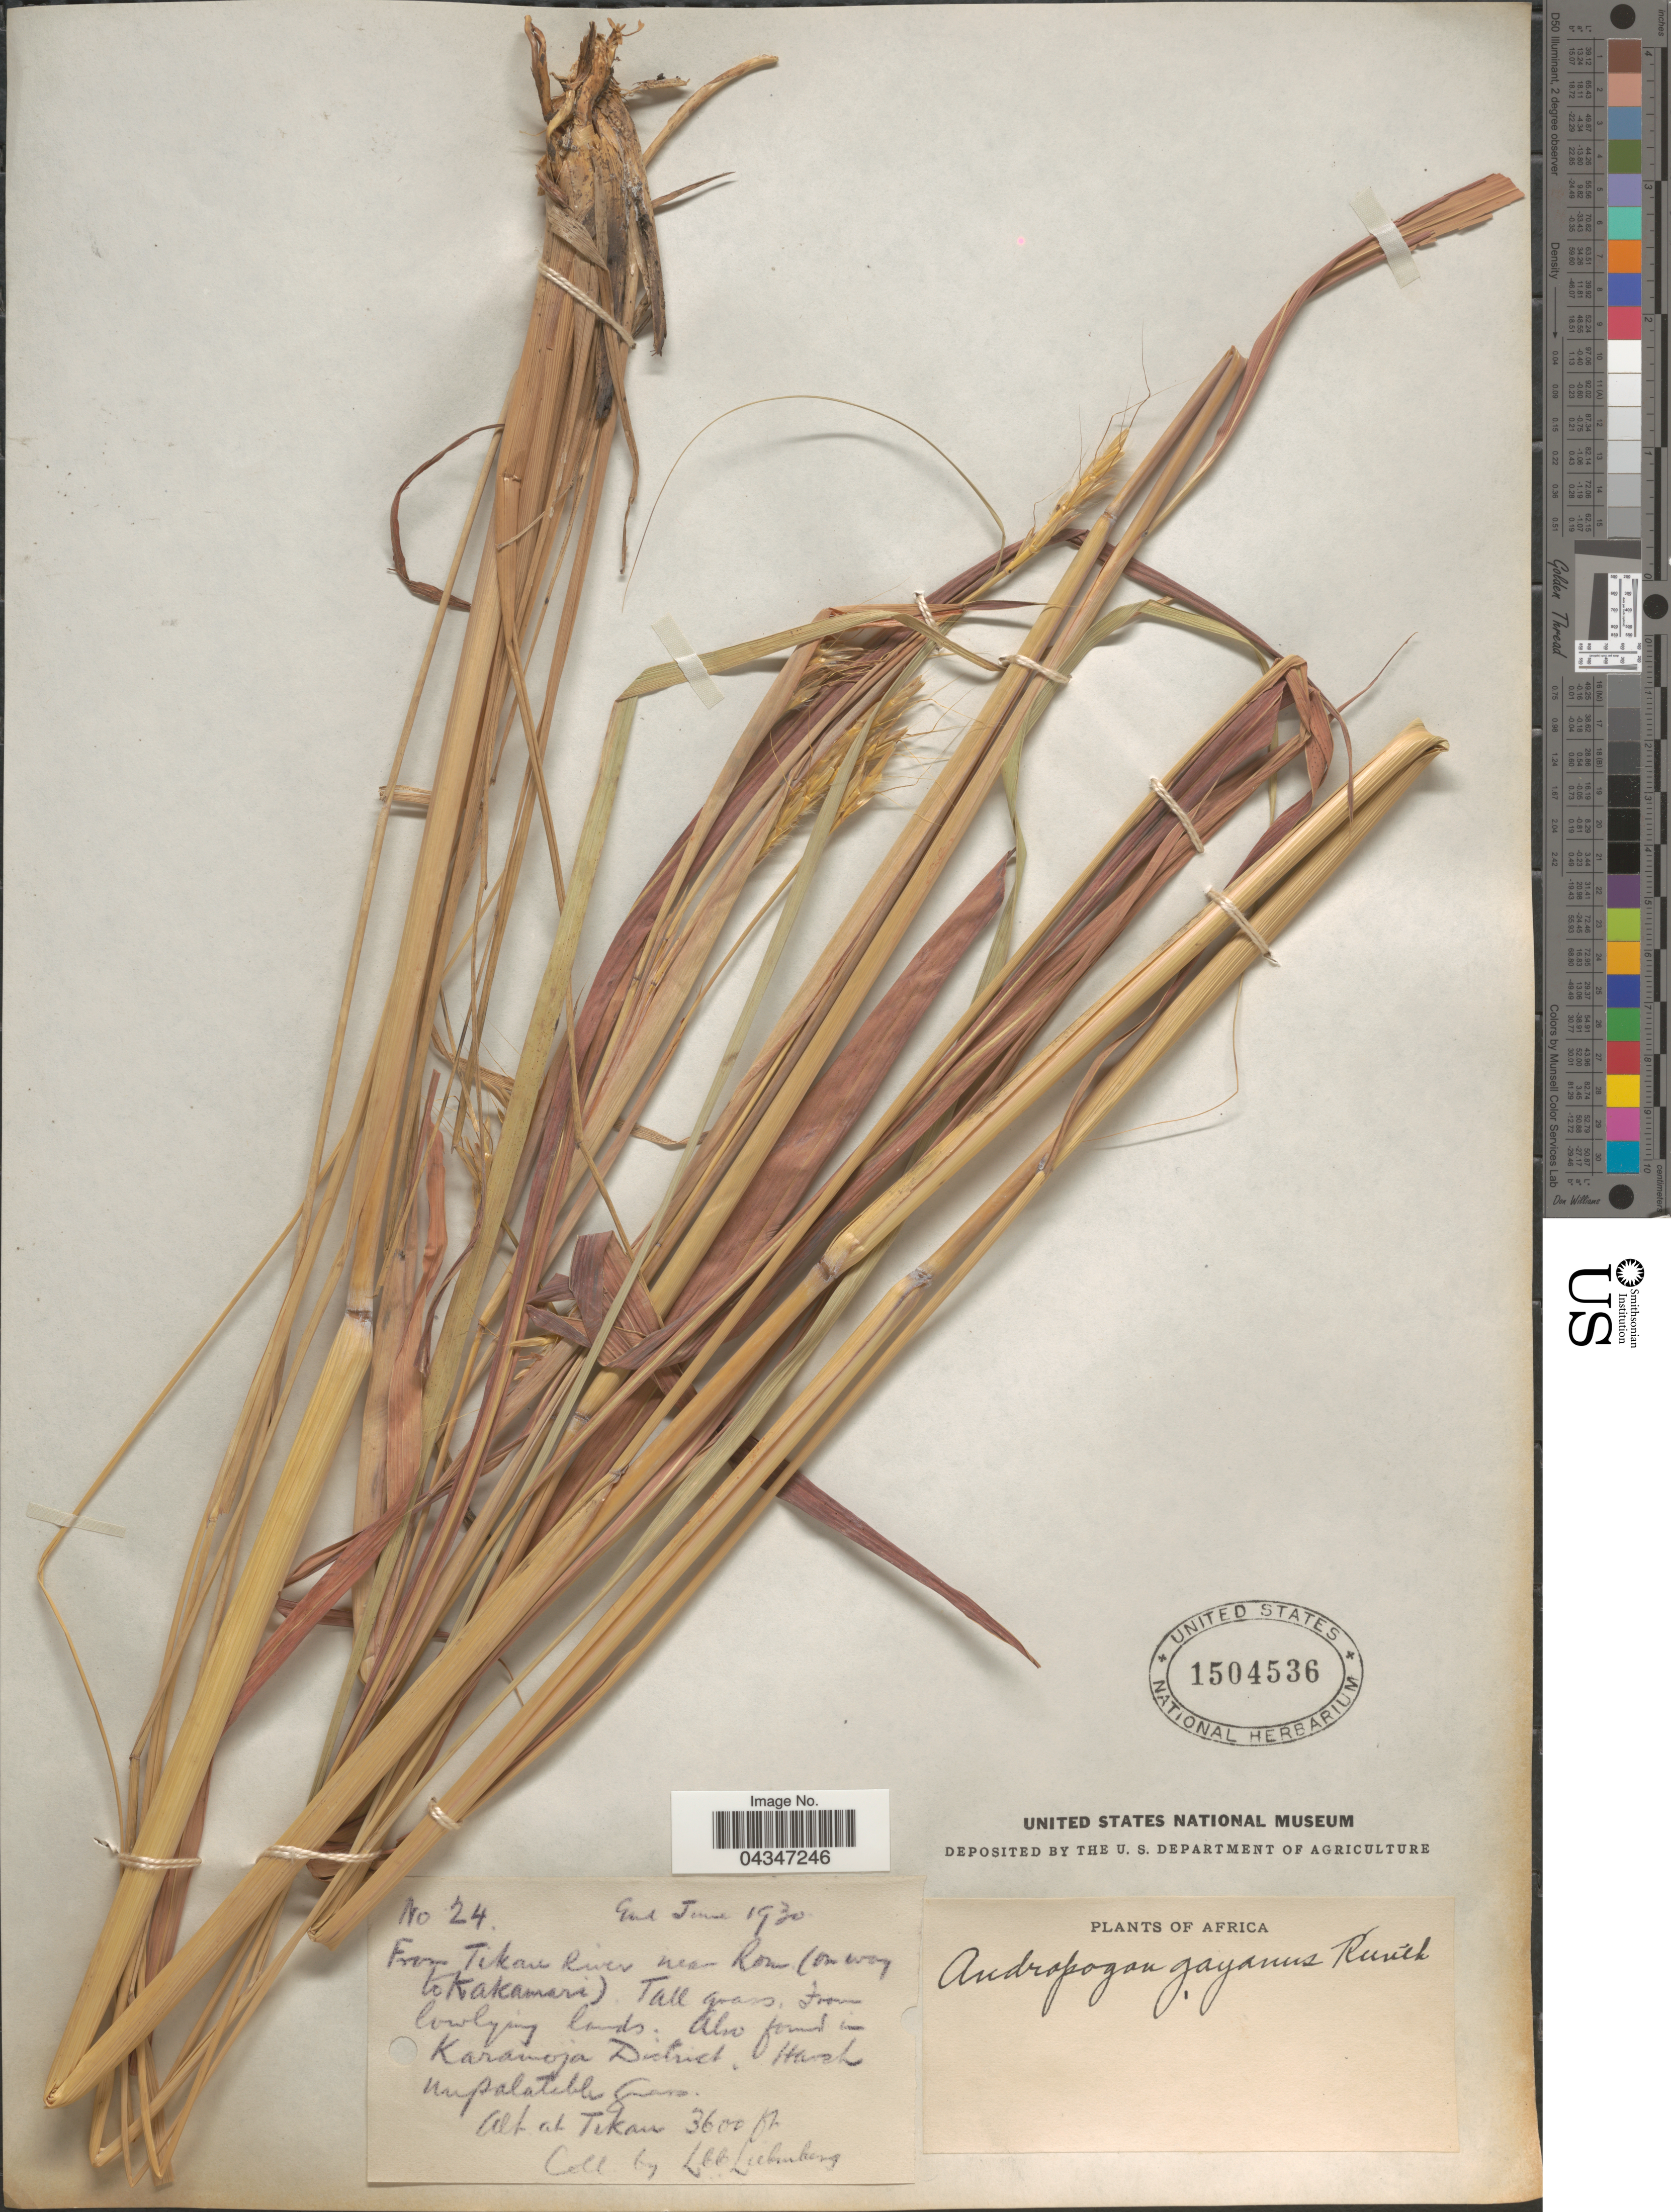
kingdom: Plantae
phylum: Tracheophyta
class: Liliopsida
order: Poales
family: Poaceae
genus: Andropogon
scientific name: Andropogon gayanus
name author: Kunth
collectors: L. Liebenberg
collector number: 24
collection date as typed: End June 1930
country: Uganda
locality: From Tikan River near Rom (on way to Kakamari). Also found in Karamoja District. [unsure placement] Tikan. [interpreted]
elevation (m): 1097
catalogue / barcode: US 1504536